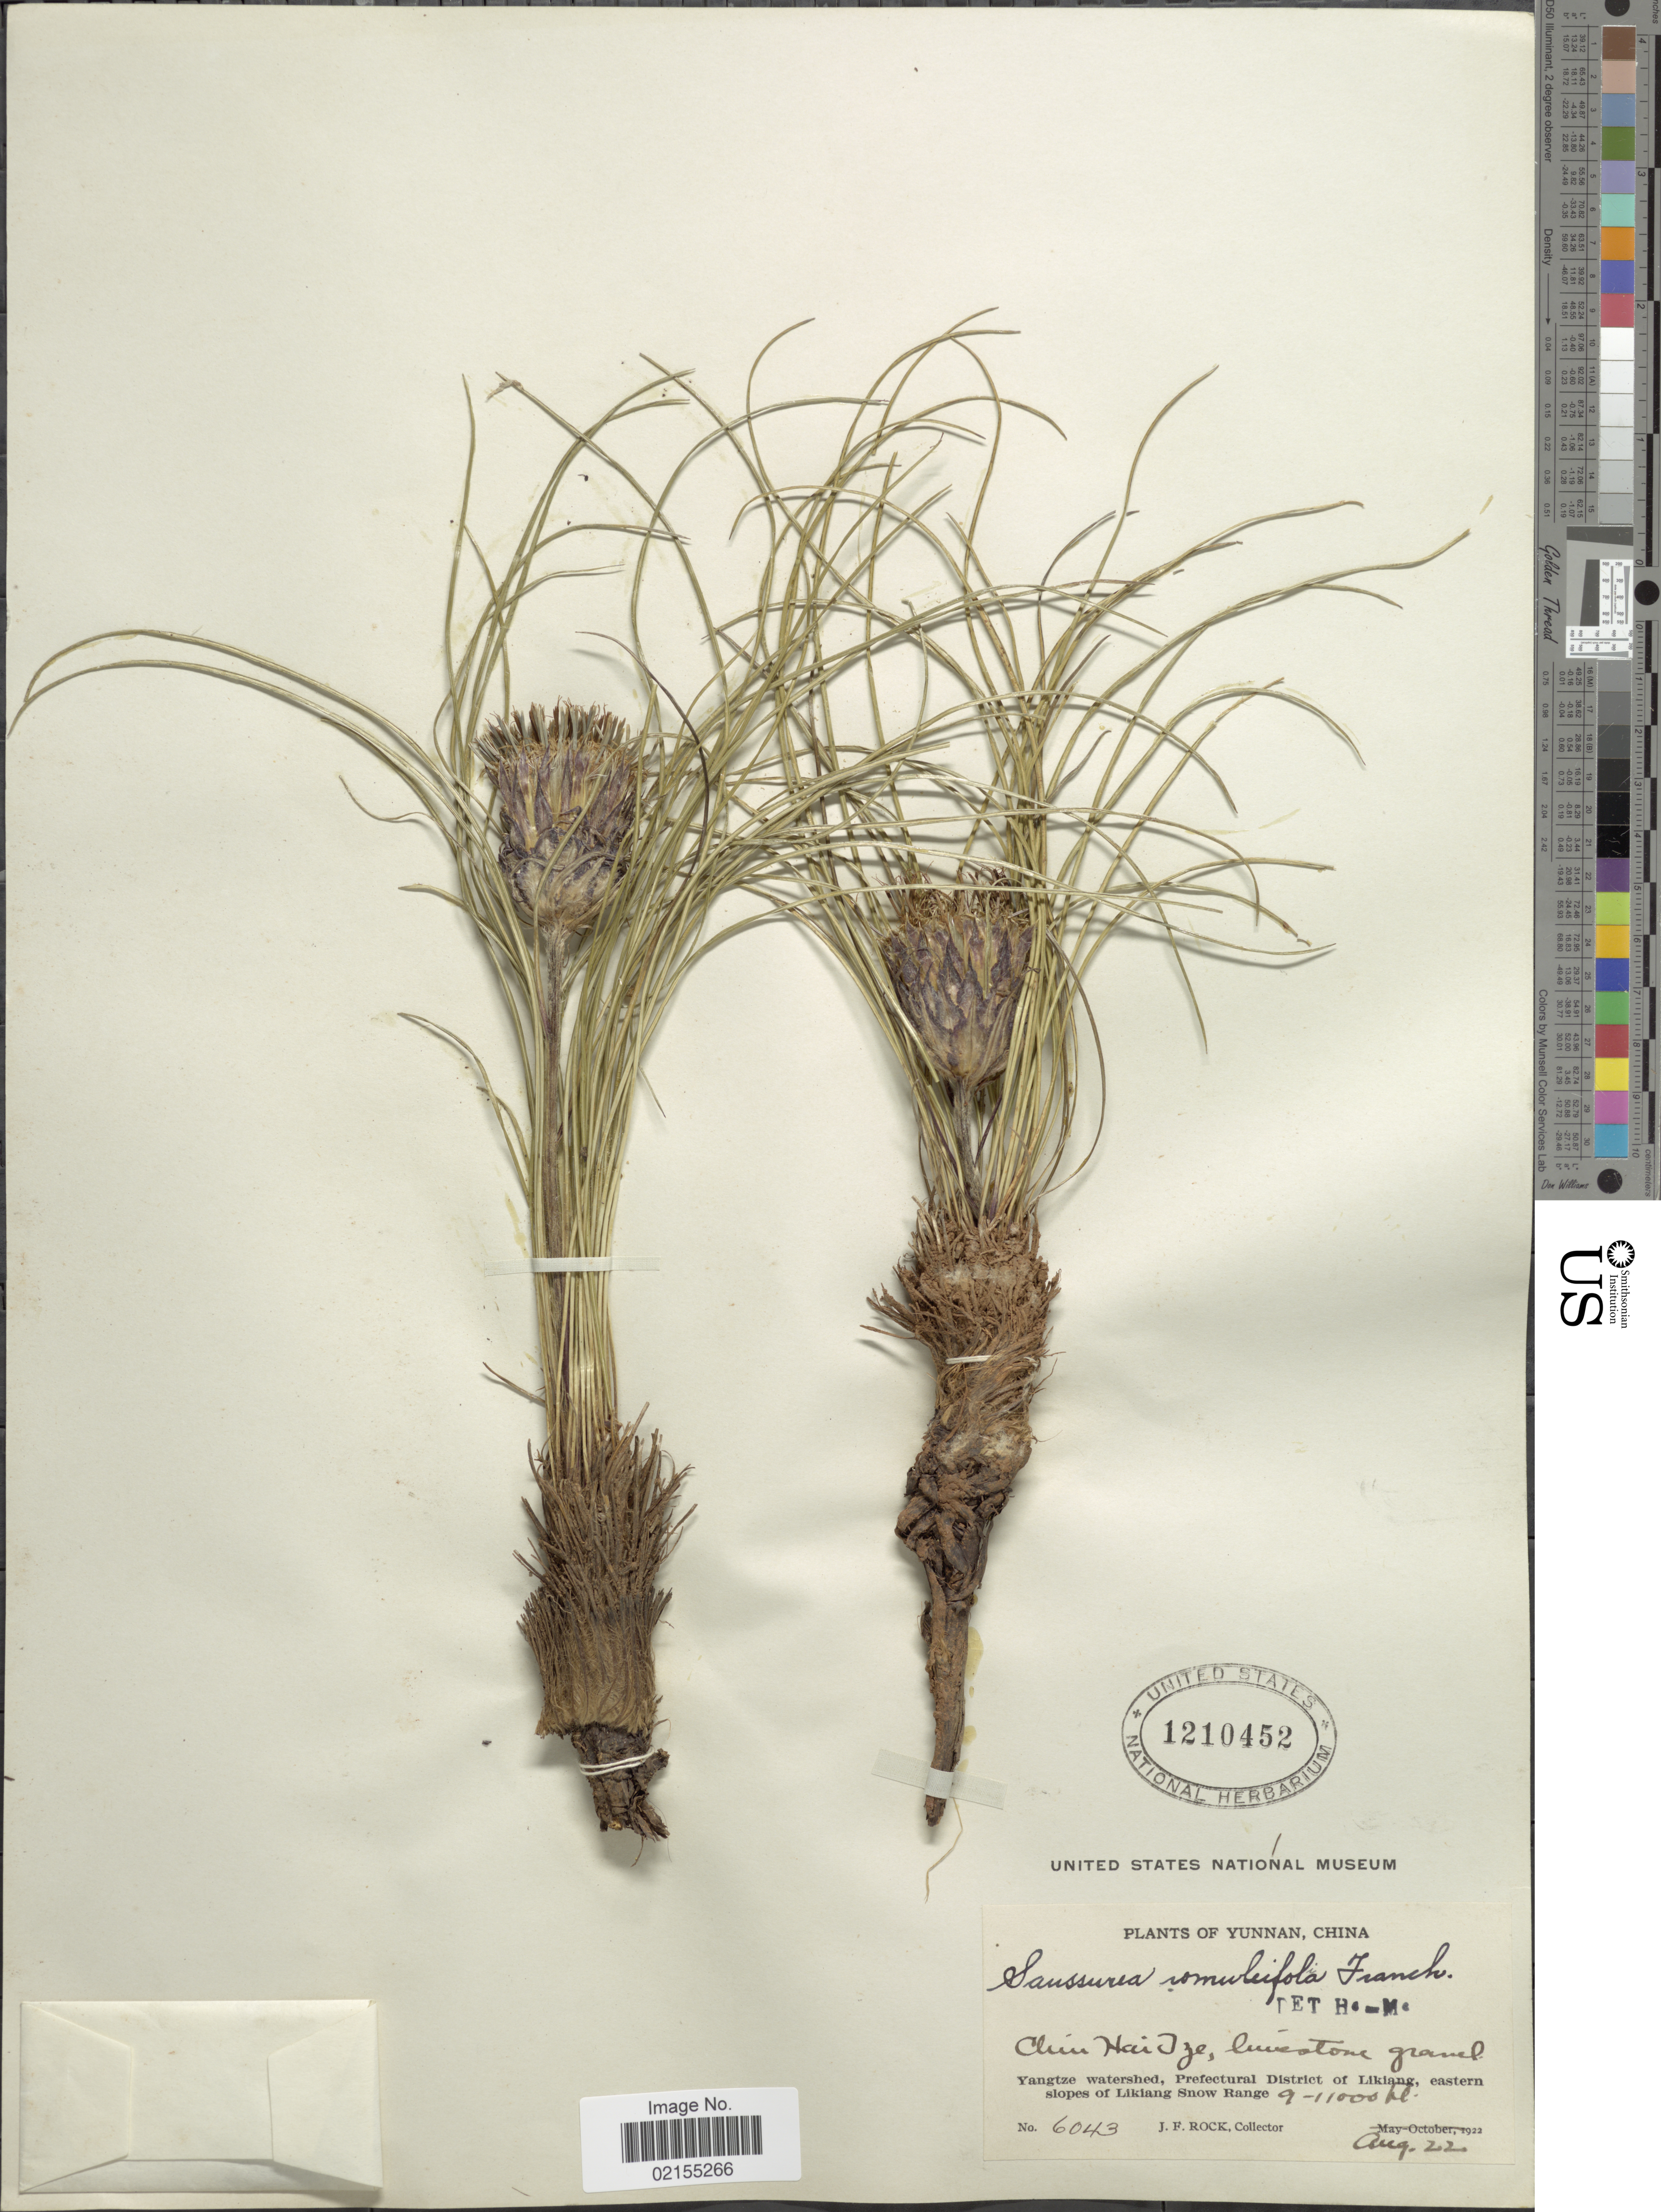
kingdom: Plantae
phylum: Tracheophyta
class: Magnoliopsida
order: Asterales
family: Asteraceae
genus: Saussurea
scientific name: Saussurea romuleifolia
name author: Franch.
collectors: J. Rock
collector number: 6043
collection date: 1922-08-22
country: China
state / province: Yunnan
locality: Yunnan, China, Chin Hai Tze, limestone gravel, Yangtze watershed, Prefectural District of Likiang, eastern slopes of Likiang Snow Range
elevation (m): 2743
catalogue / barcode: US 1210452